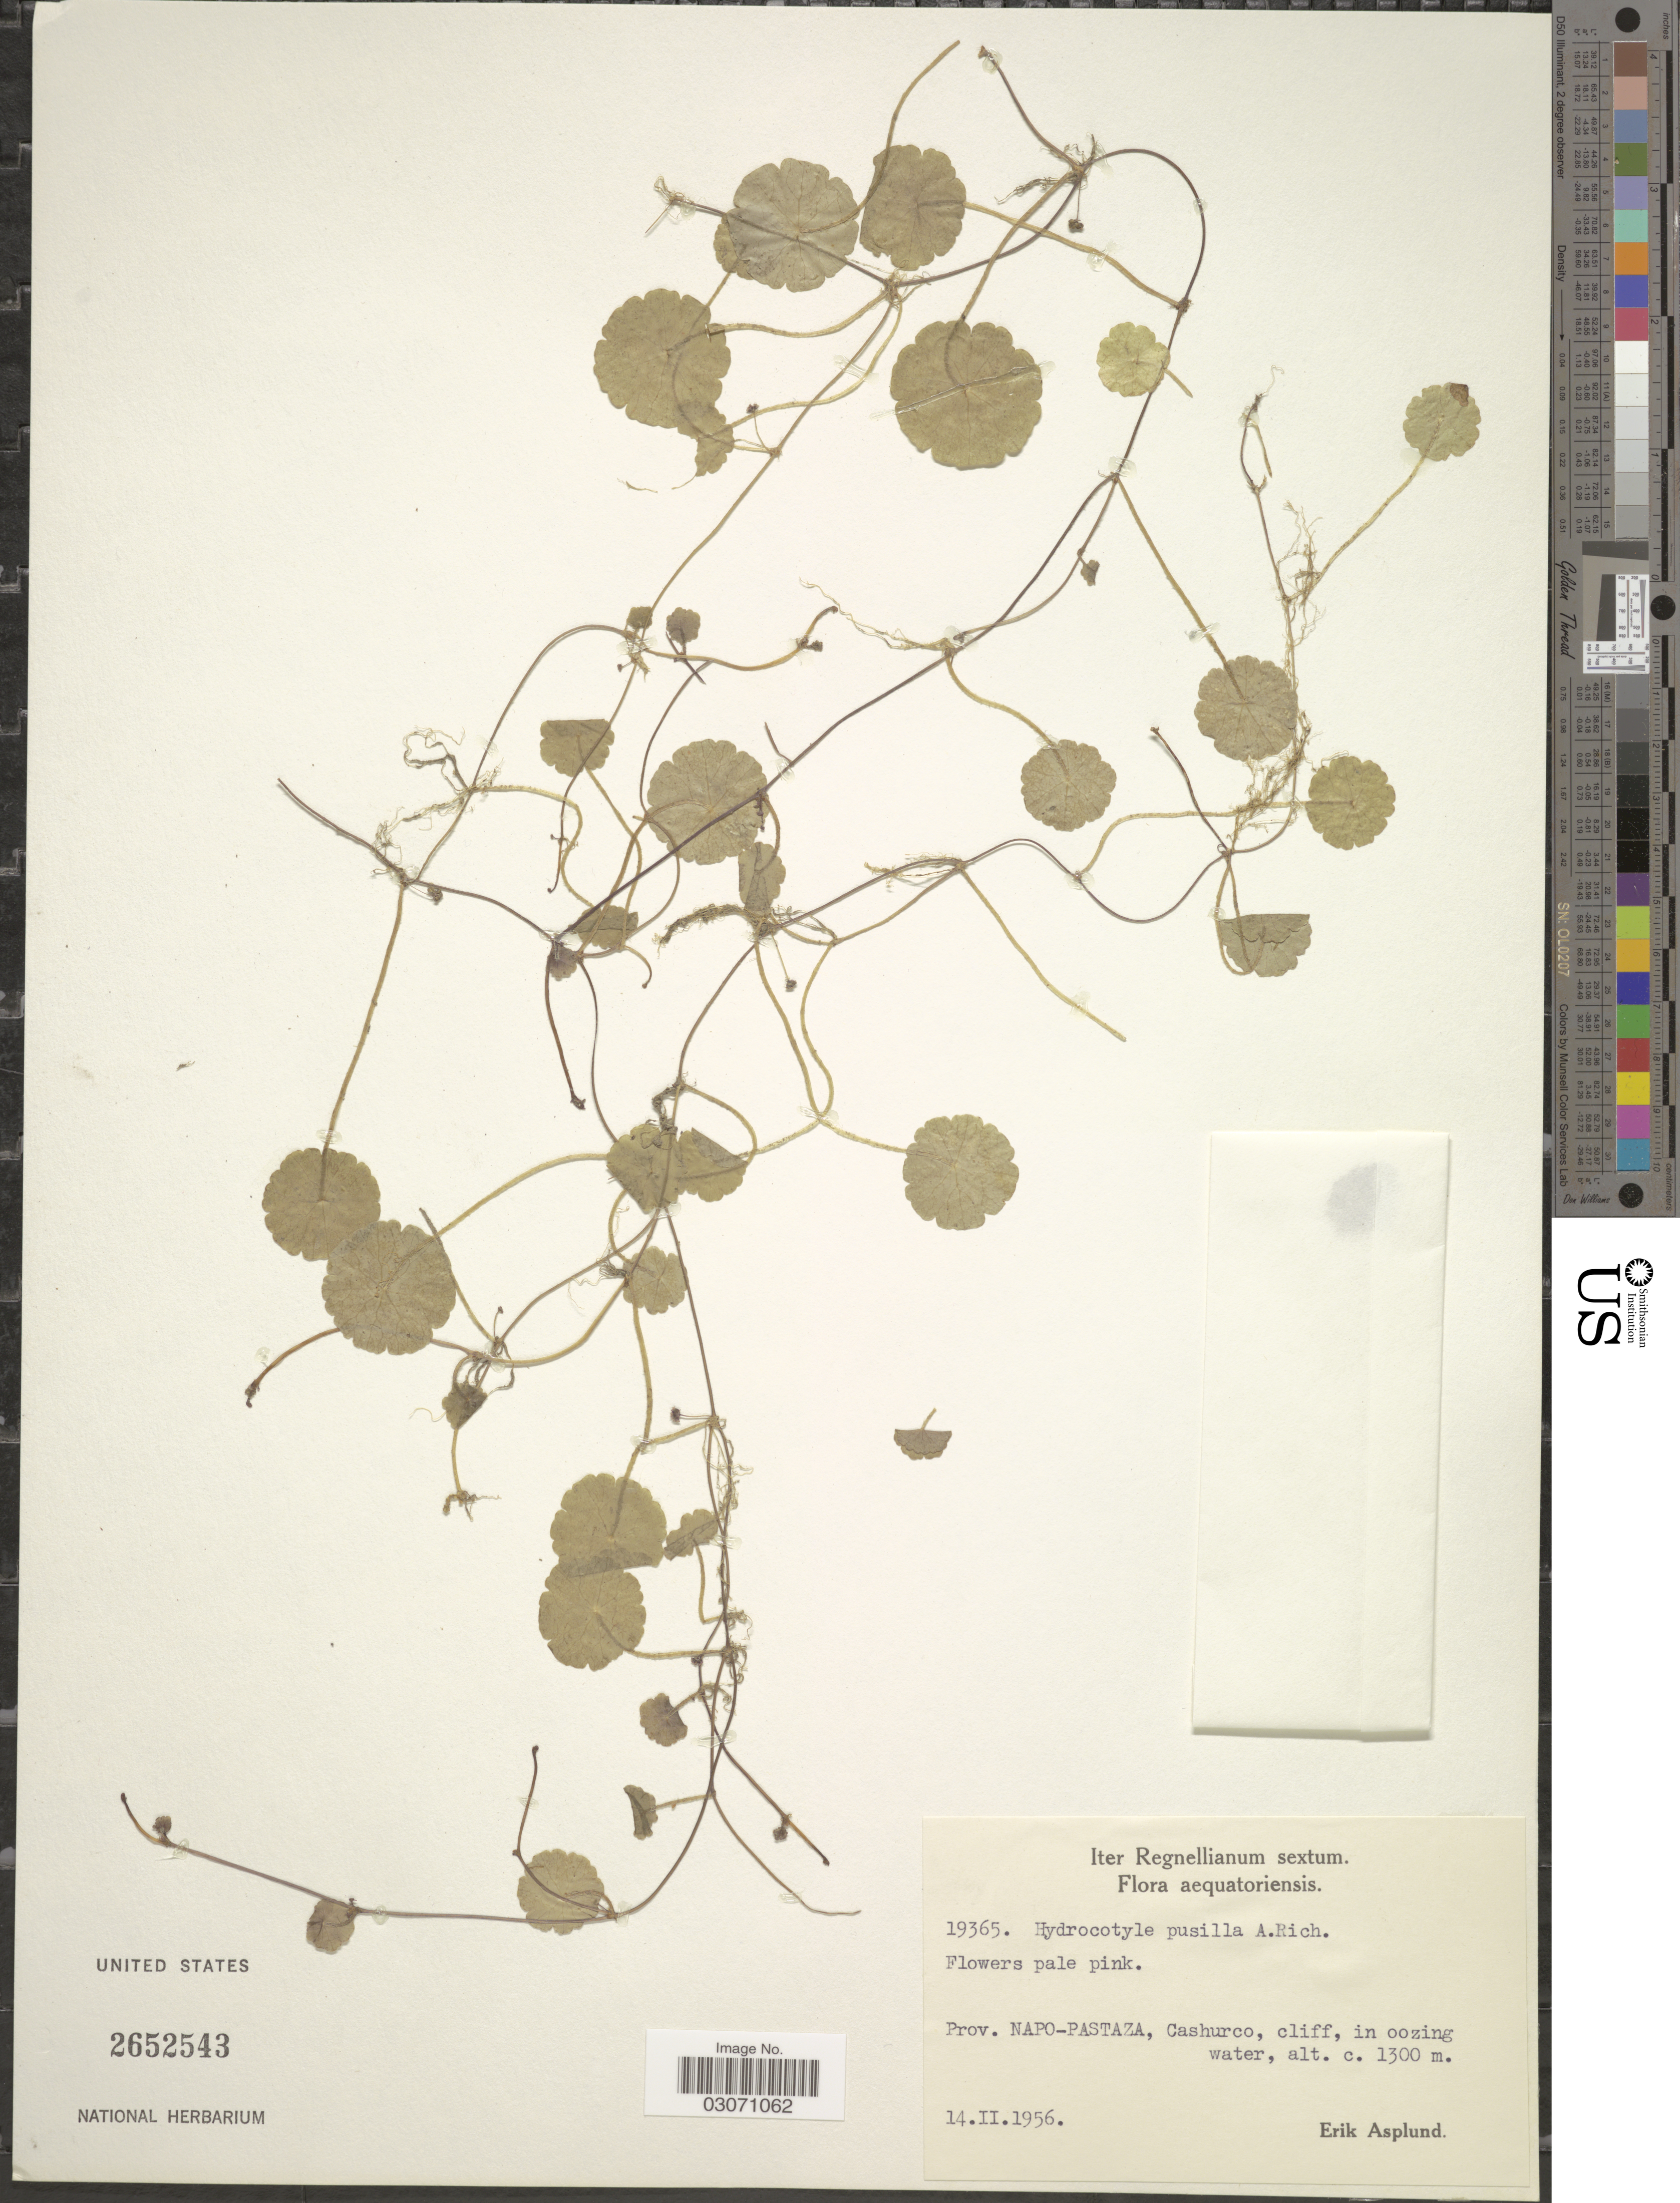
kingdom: Plantae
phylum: Tracheophyta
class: Magnoliopsida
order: Apiales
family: Araliaceae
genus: Hydrocotyle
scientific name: Hydrocotyle pusilla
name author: A. Rich.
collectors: E. Asplund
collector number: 19365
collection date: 1956-02-14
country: Ecuador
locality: Prov. Napo-Pastaza, Cashurco.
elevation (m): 1300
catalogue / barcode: US 2652543